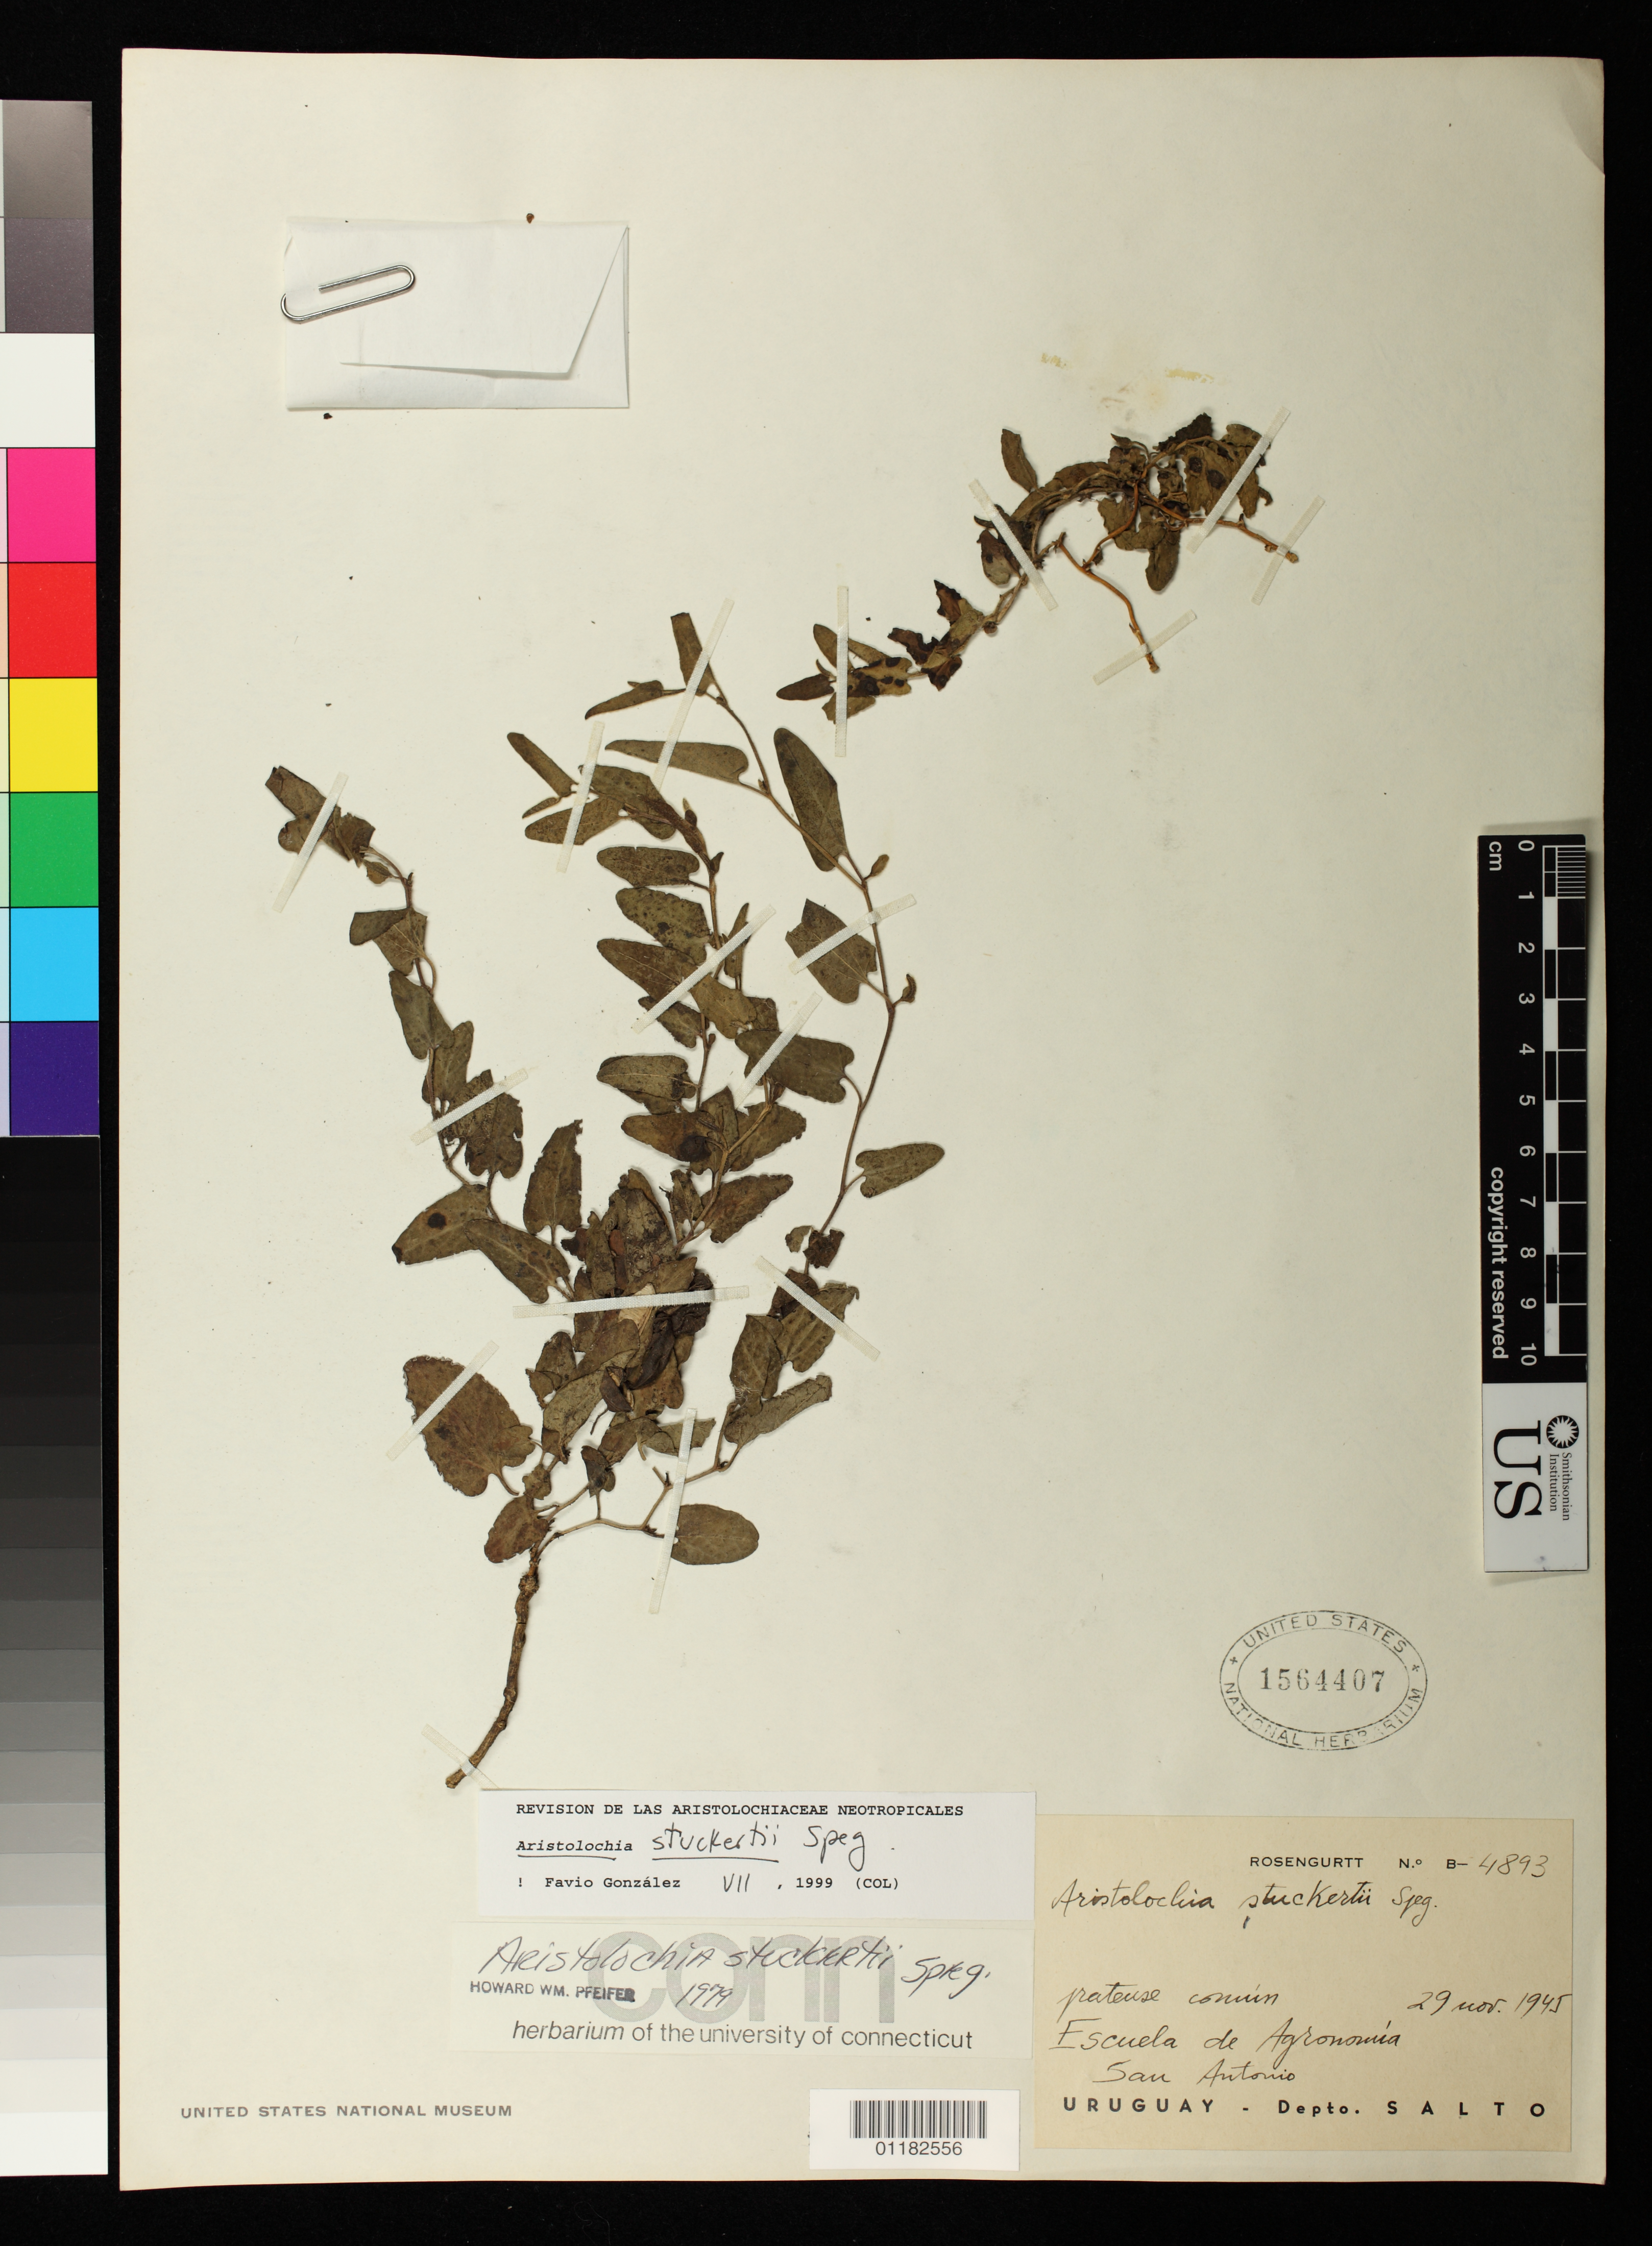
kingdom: Plantae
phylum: Tracheophyta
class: Magnoliopsida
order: Piperales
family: Aristolochiaceae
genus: Aristolochia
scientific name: Aristolochia stuckertii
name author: Speg.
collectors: B. Rosengurtt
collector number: B-4893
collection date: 1945-11-29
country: Uruguay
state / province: Salto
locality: Escuela de Agronomía San Antonio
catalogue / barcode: US 1564407